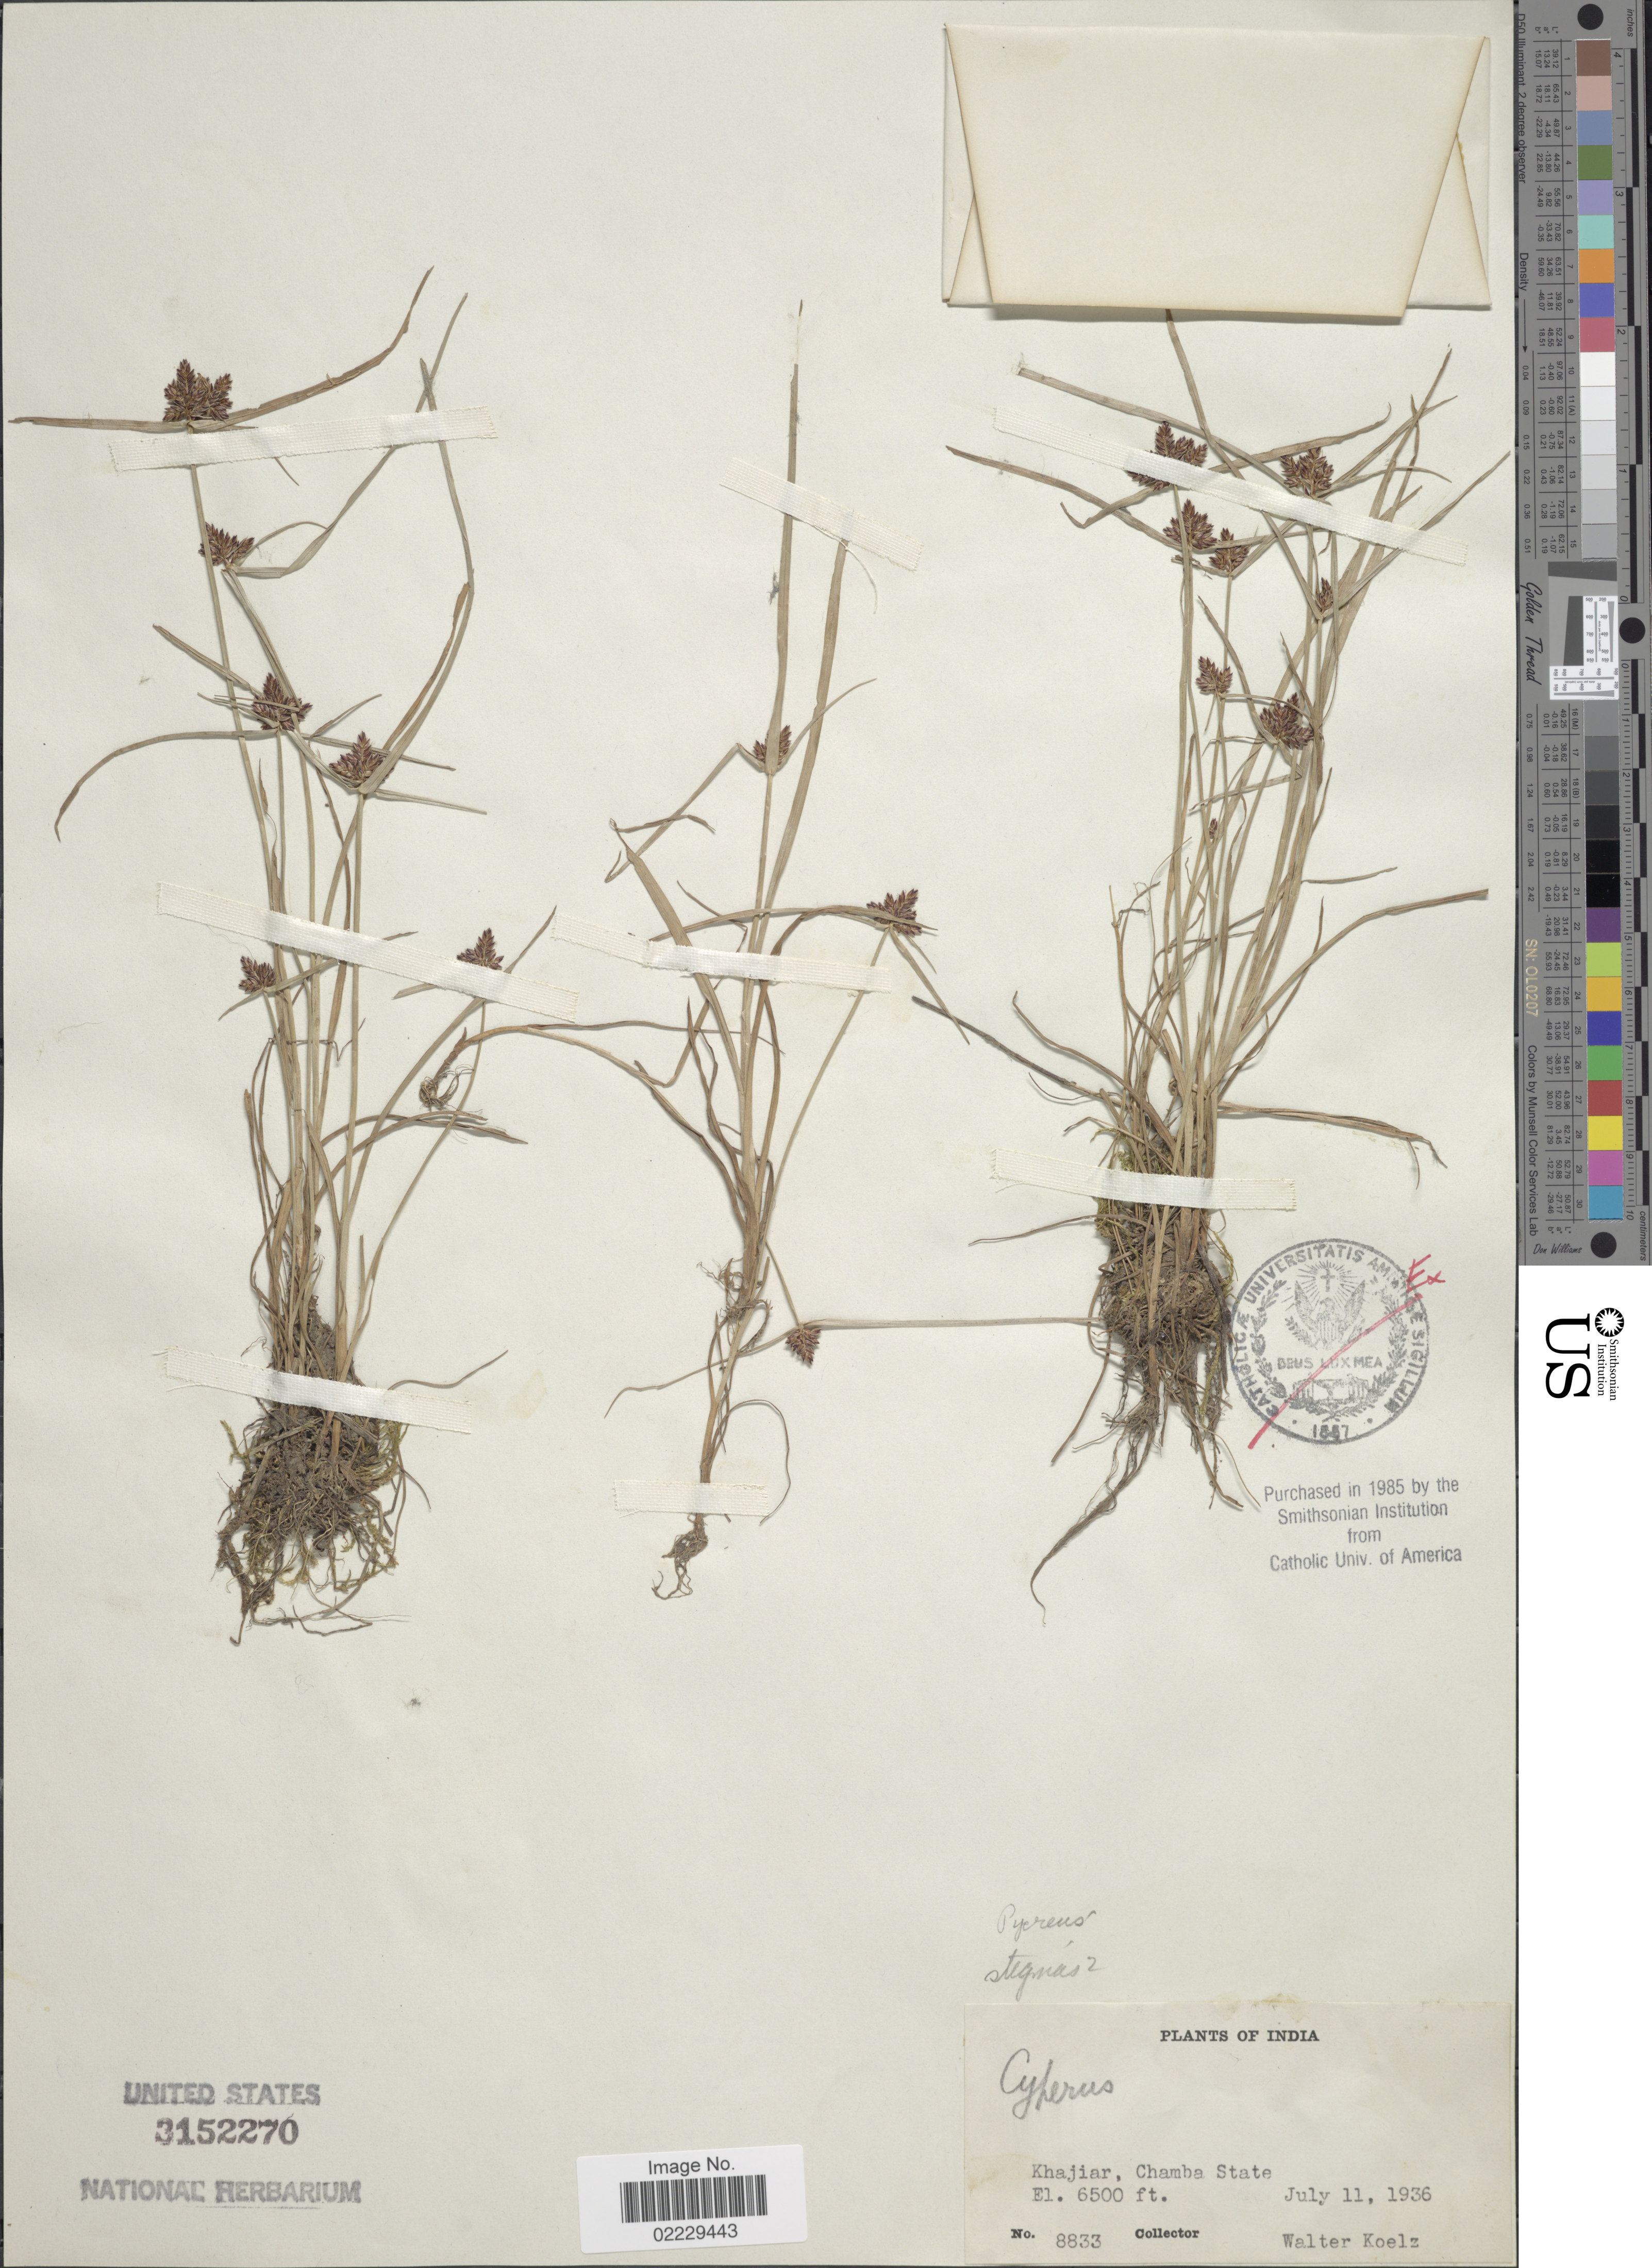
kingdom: Plantae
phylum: Tracheophyta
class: Liliopsida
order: Poales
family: Cyperaceae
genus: Cyperus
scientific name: Cyperus sanguinolentus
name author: Vahl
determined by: Strong, Mark T., (BOT), Smithsonian Institution - National Museum of Natural History (UNITED STATES)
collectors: W. N. Koelz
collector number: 8833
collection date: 1936-07-11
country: India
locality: Khajiar, Chamba State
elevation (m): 1981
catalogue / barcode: US 3152270